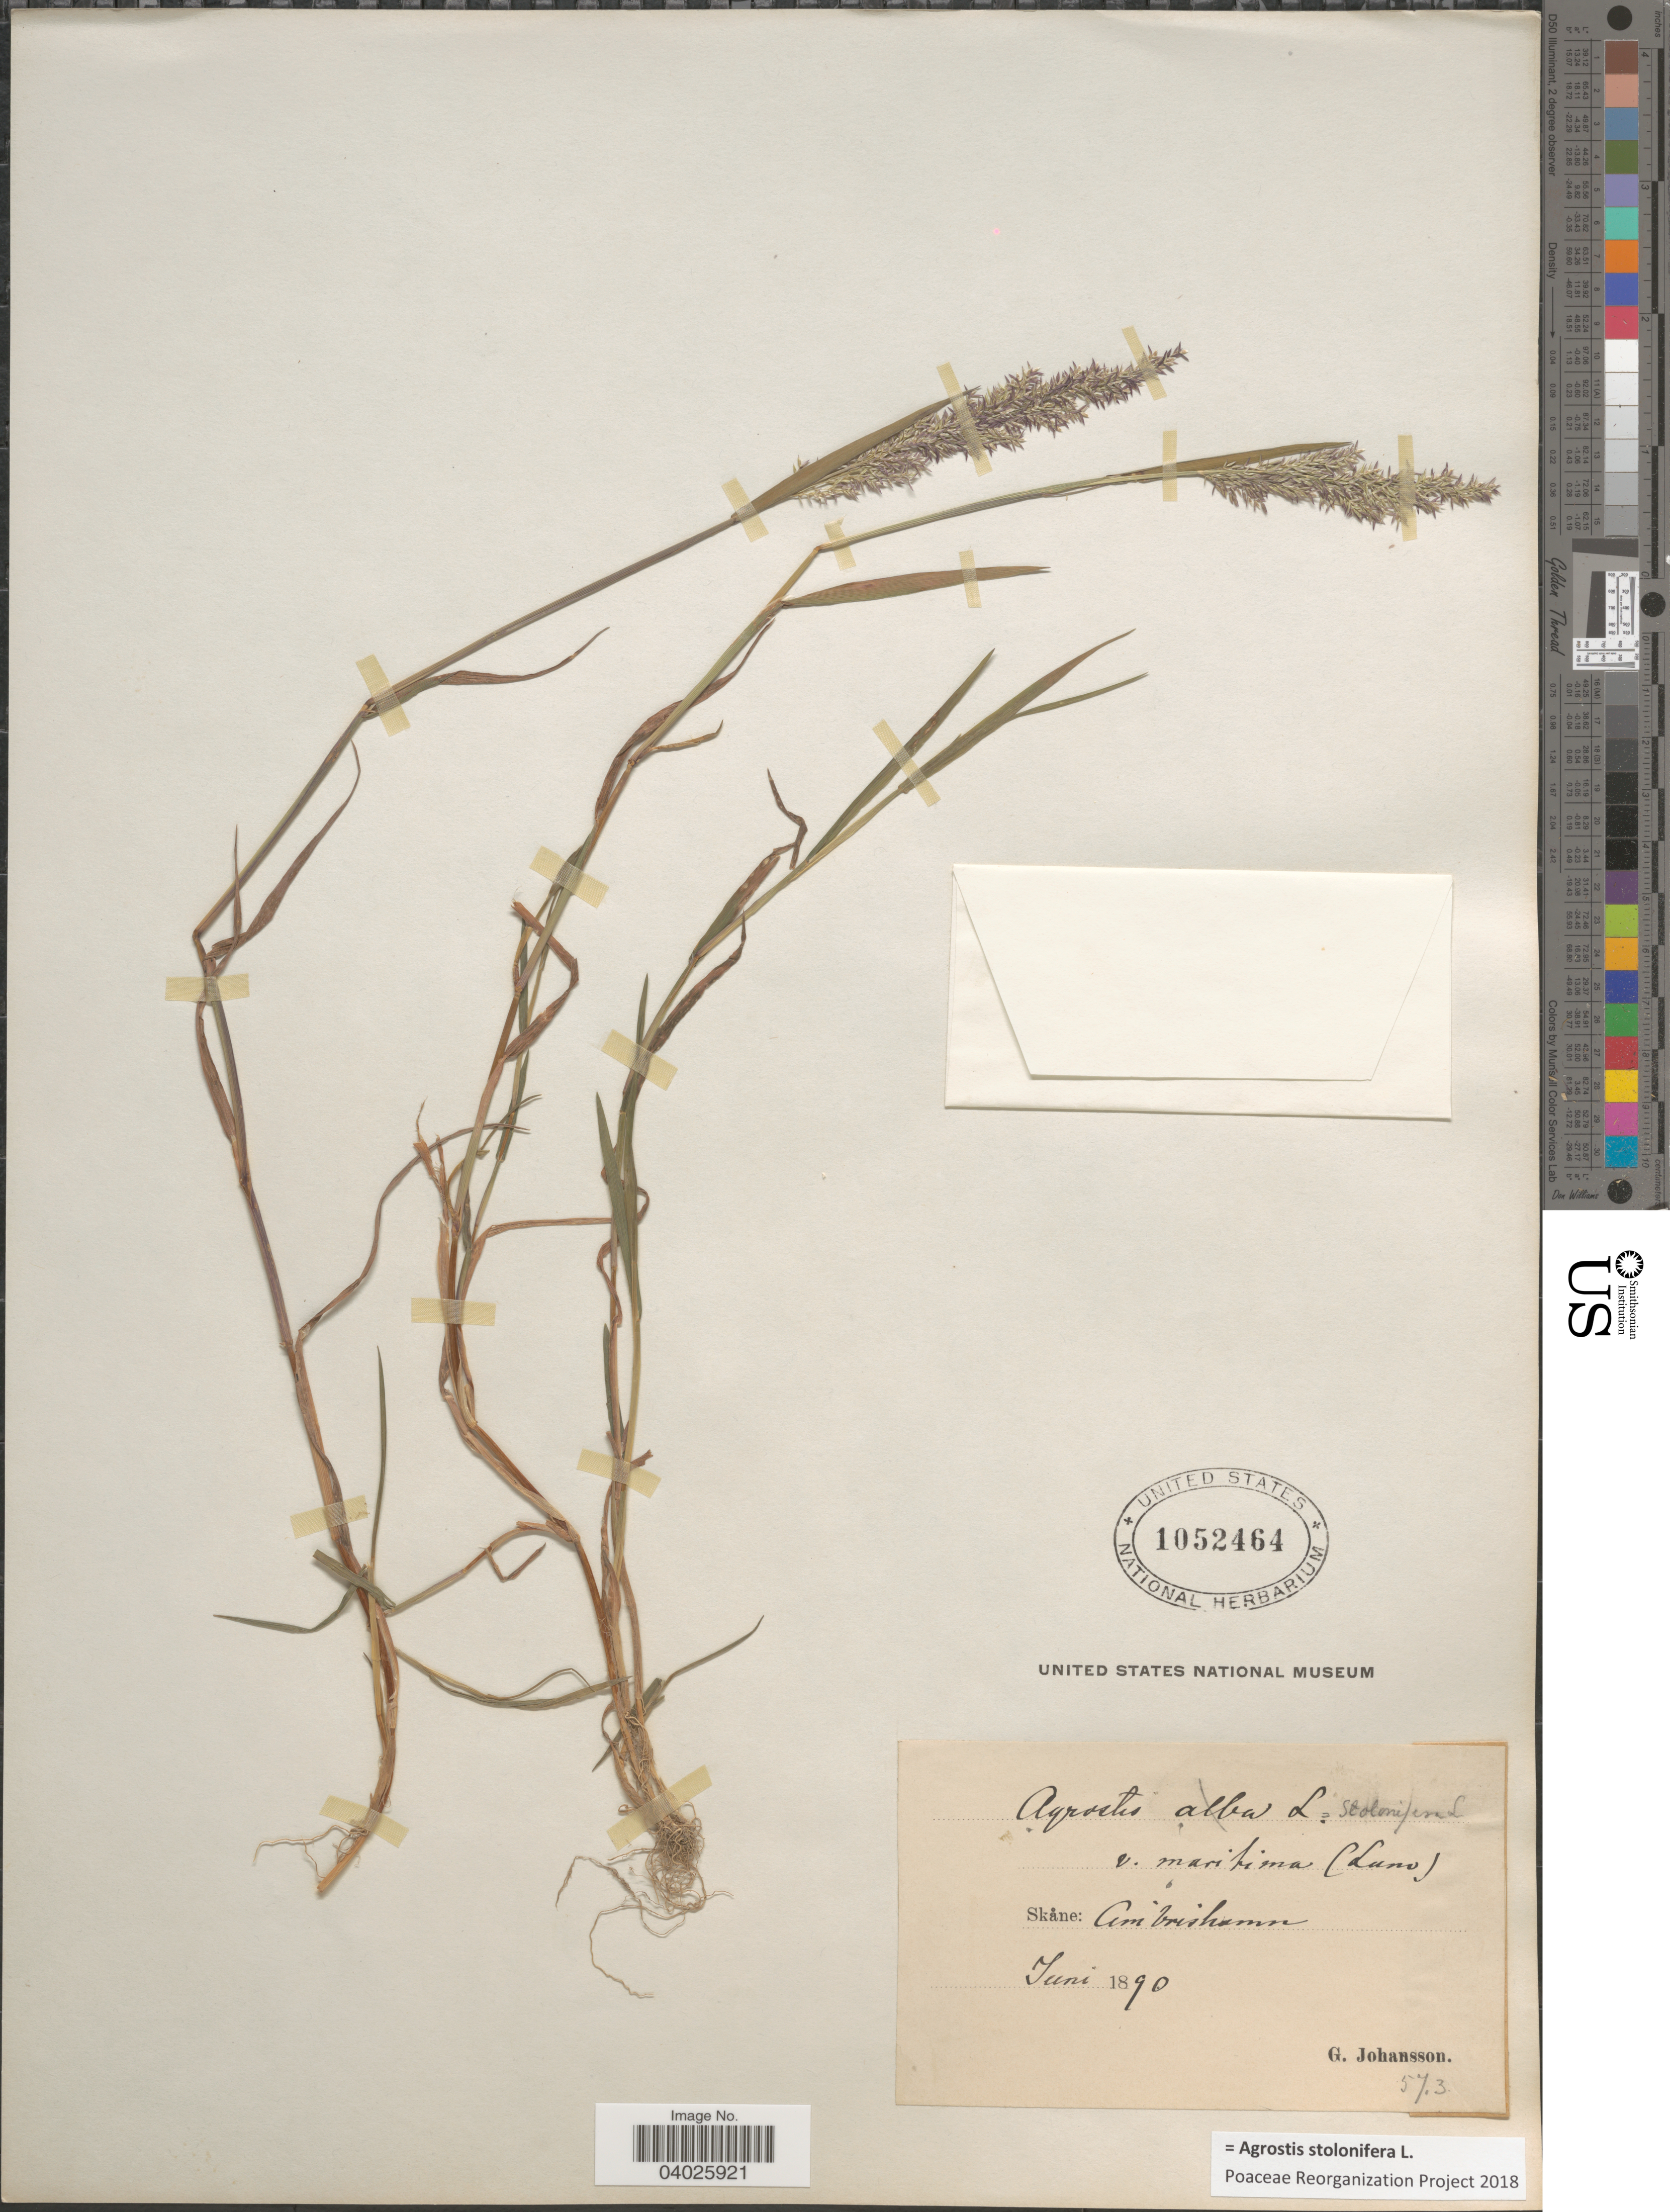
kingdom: Plantae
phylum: Tracheophyta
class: Liliopsida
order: Poales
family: Poaceae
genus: Agrostis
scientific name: Agrostis stolonifera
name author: L.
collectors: G. Johansson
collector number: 573?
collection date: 1890-06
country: Sweden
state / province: Skåne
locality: Cimbrishamn.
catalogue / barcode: US 1052464